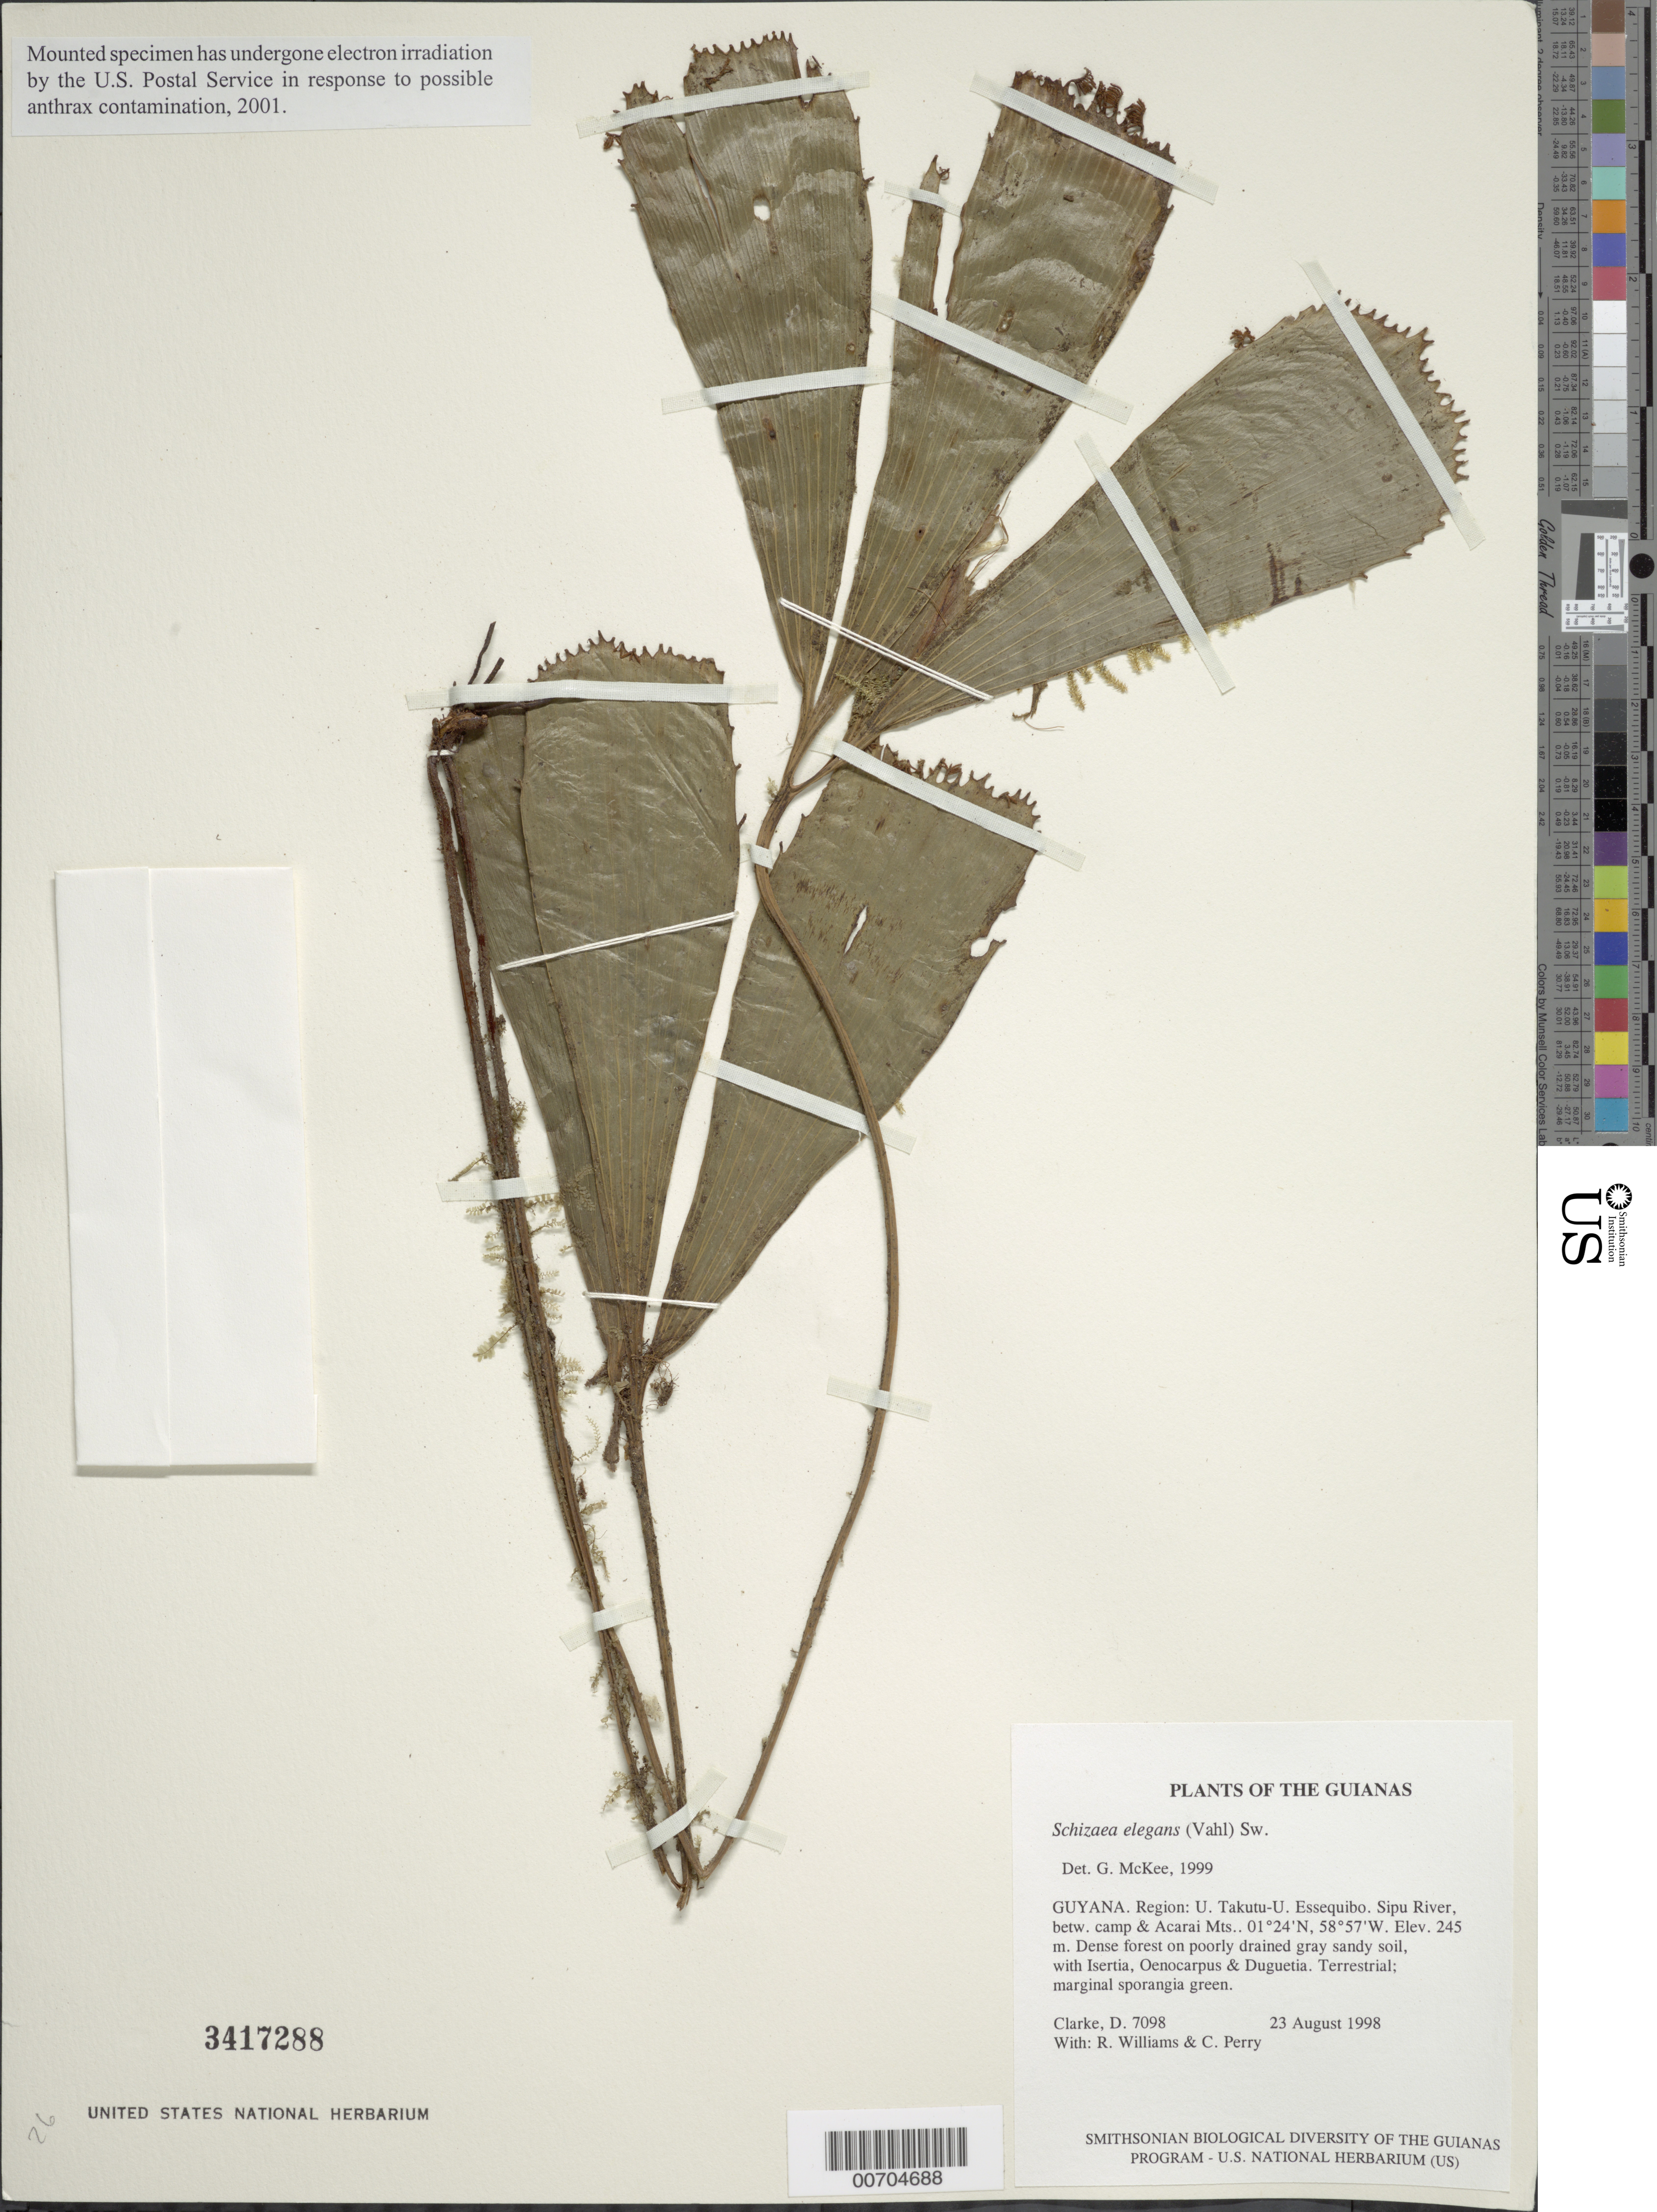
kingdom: Plantae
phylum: Tracheophyta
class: Polypodiopsida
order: Schizaeales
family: Schizaeaceae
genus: Schizaea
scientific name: Schizaea elegans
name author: (Vahl) Sw.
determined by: McKee, G. S., (US), NMNH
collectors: H. D. Clarke, R. Williams & C. Perry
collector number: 7098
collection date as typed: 23 August 1998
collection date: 1998-08-23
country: Guyana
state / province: U. Takutu-U. Essequibo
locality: Sipu River, betw. camp & Acarai Mts.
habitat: Dense forest on poorly drained gray sandy soil, with Isertia, Oenocarpus & Duguetia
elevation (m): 245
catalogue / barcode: US 3417288